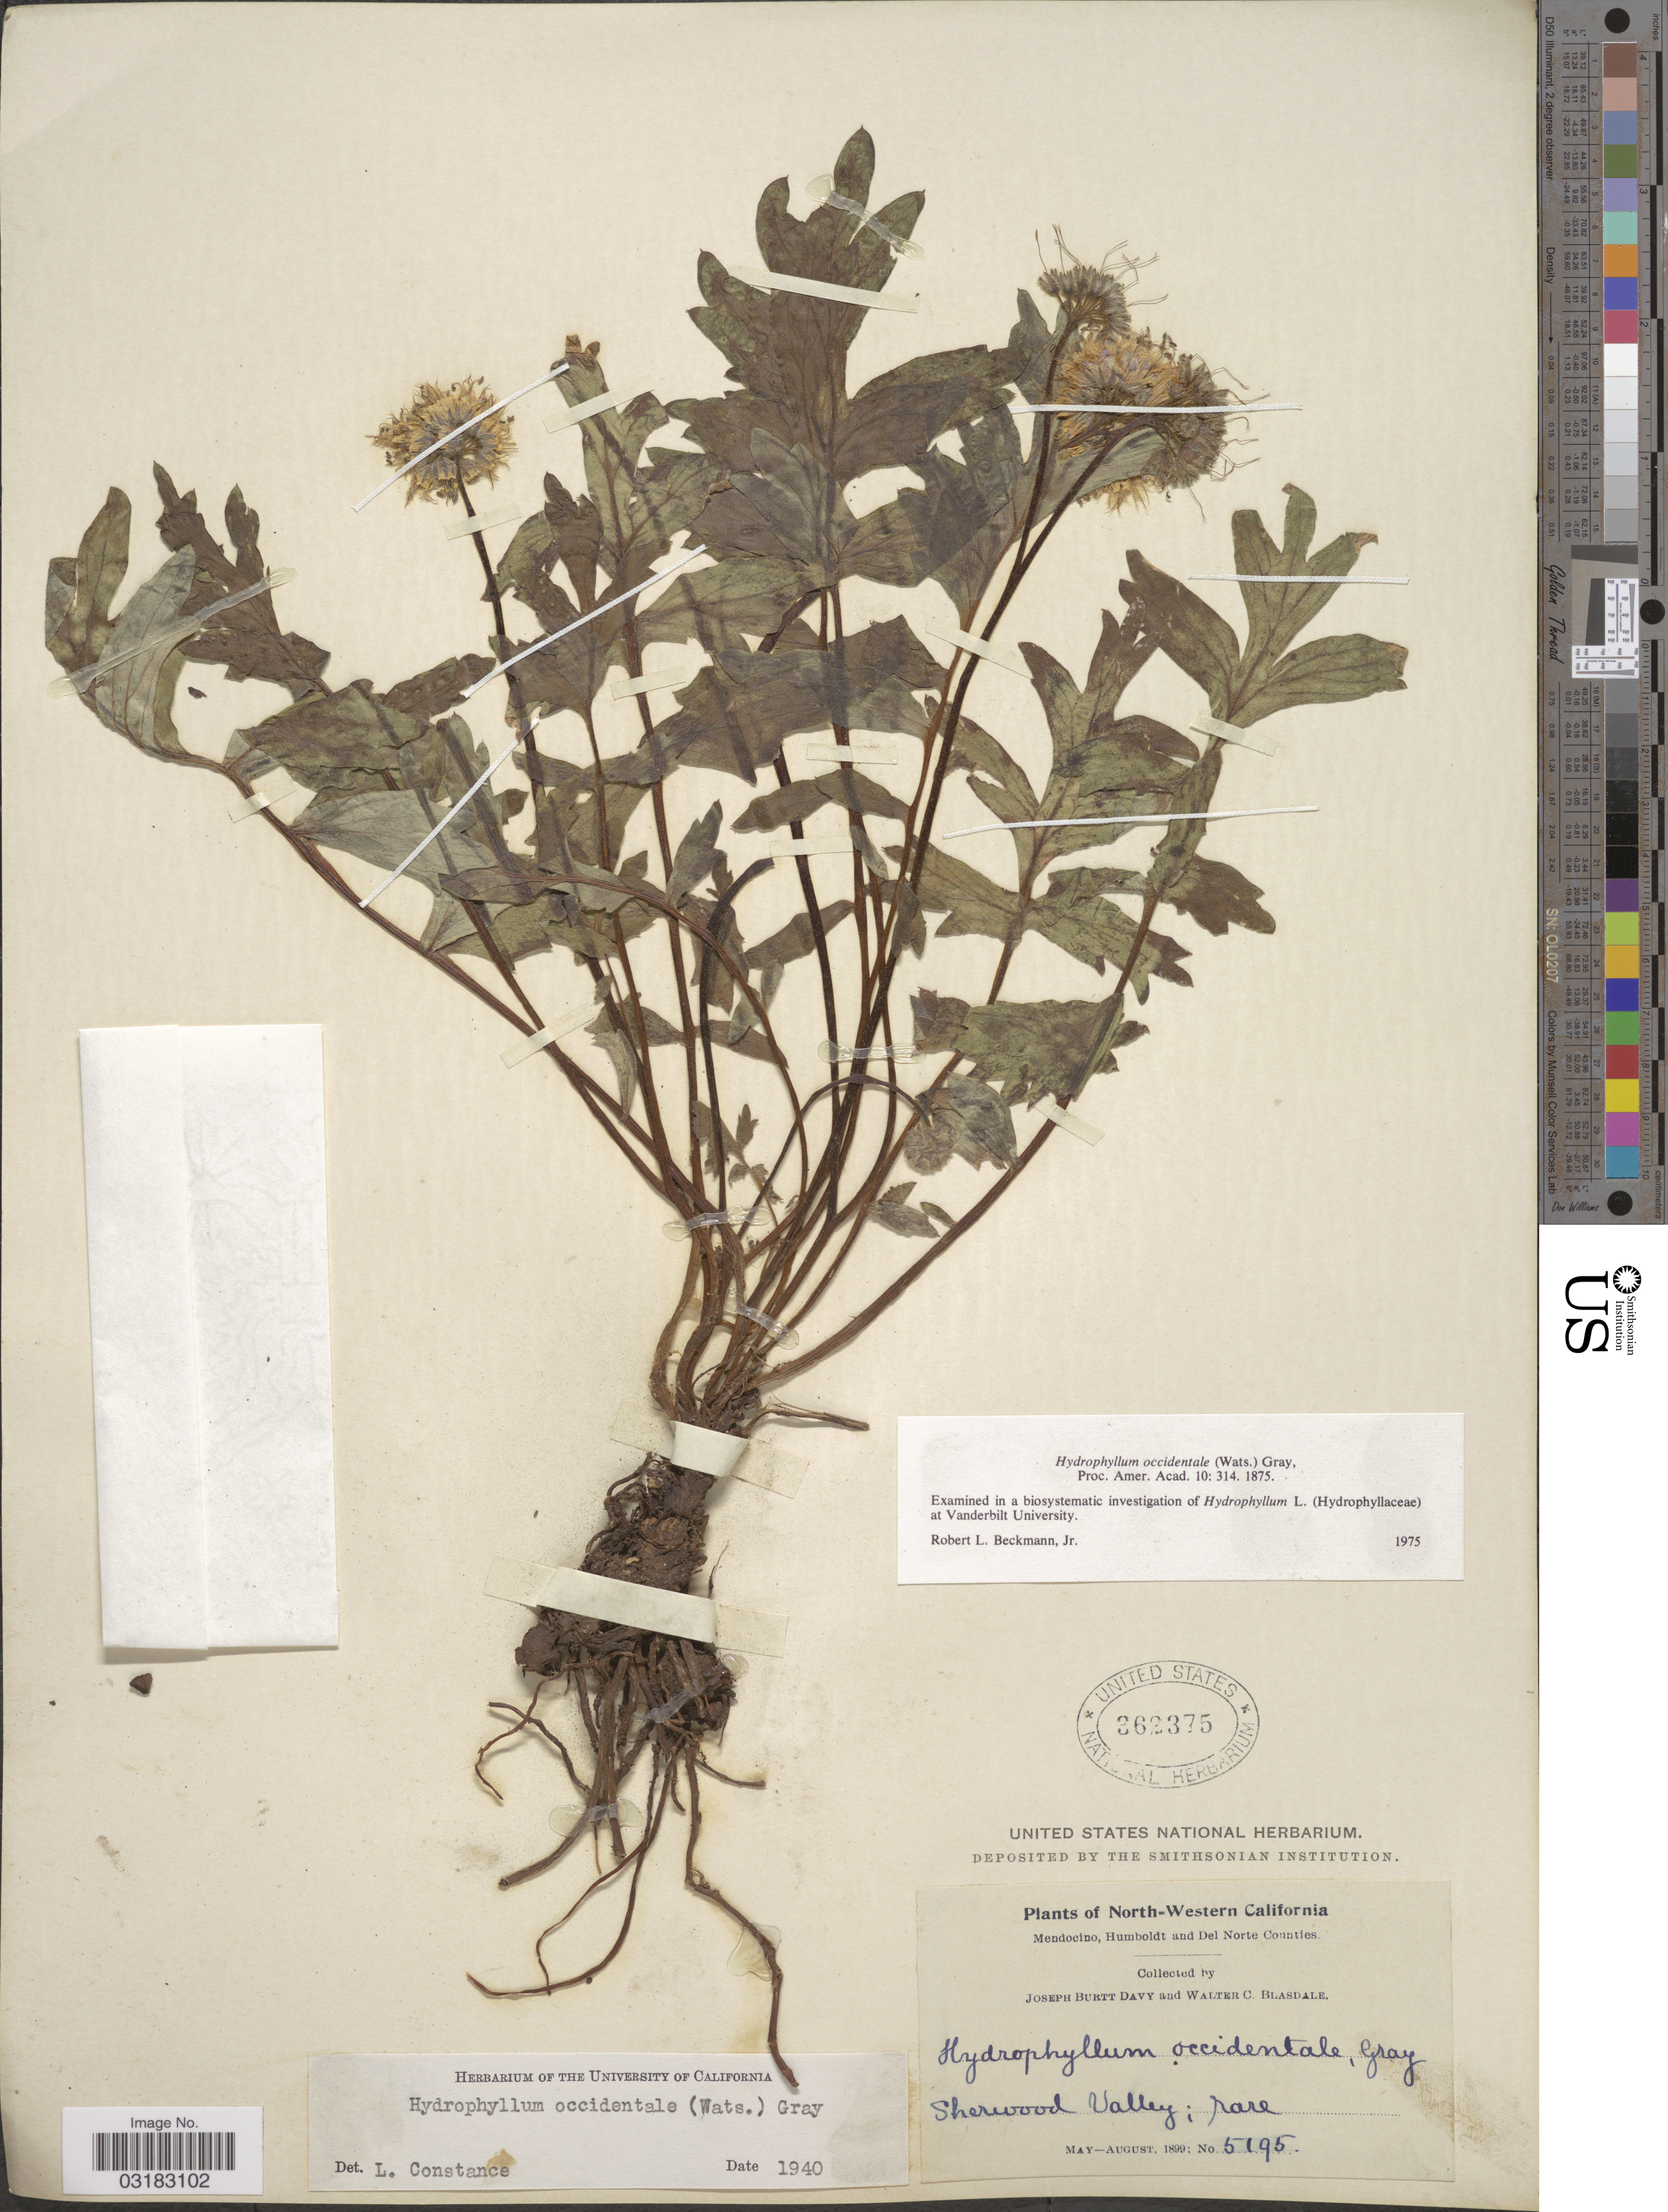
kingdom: Plantae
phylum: Tracheophyta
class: Magnoliopsida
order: Boraginales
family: Hydrophyllaceae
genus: Hydrophyllum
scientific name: Hydrophyllum occidentale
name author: (S. Watson) A. Gray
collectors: J. Burtt Davy & W. Blasdale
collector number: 5195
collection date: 1899-05/1899-08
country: United States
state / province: California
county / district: Mendocino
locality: North-Western California. Mendocino, Humboldt and Del Norte Counties. Sherwood Valley.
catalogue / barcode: US 362375